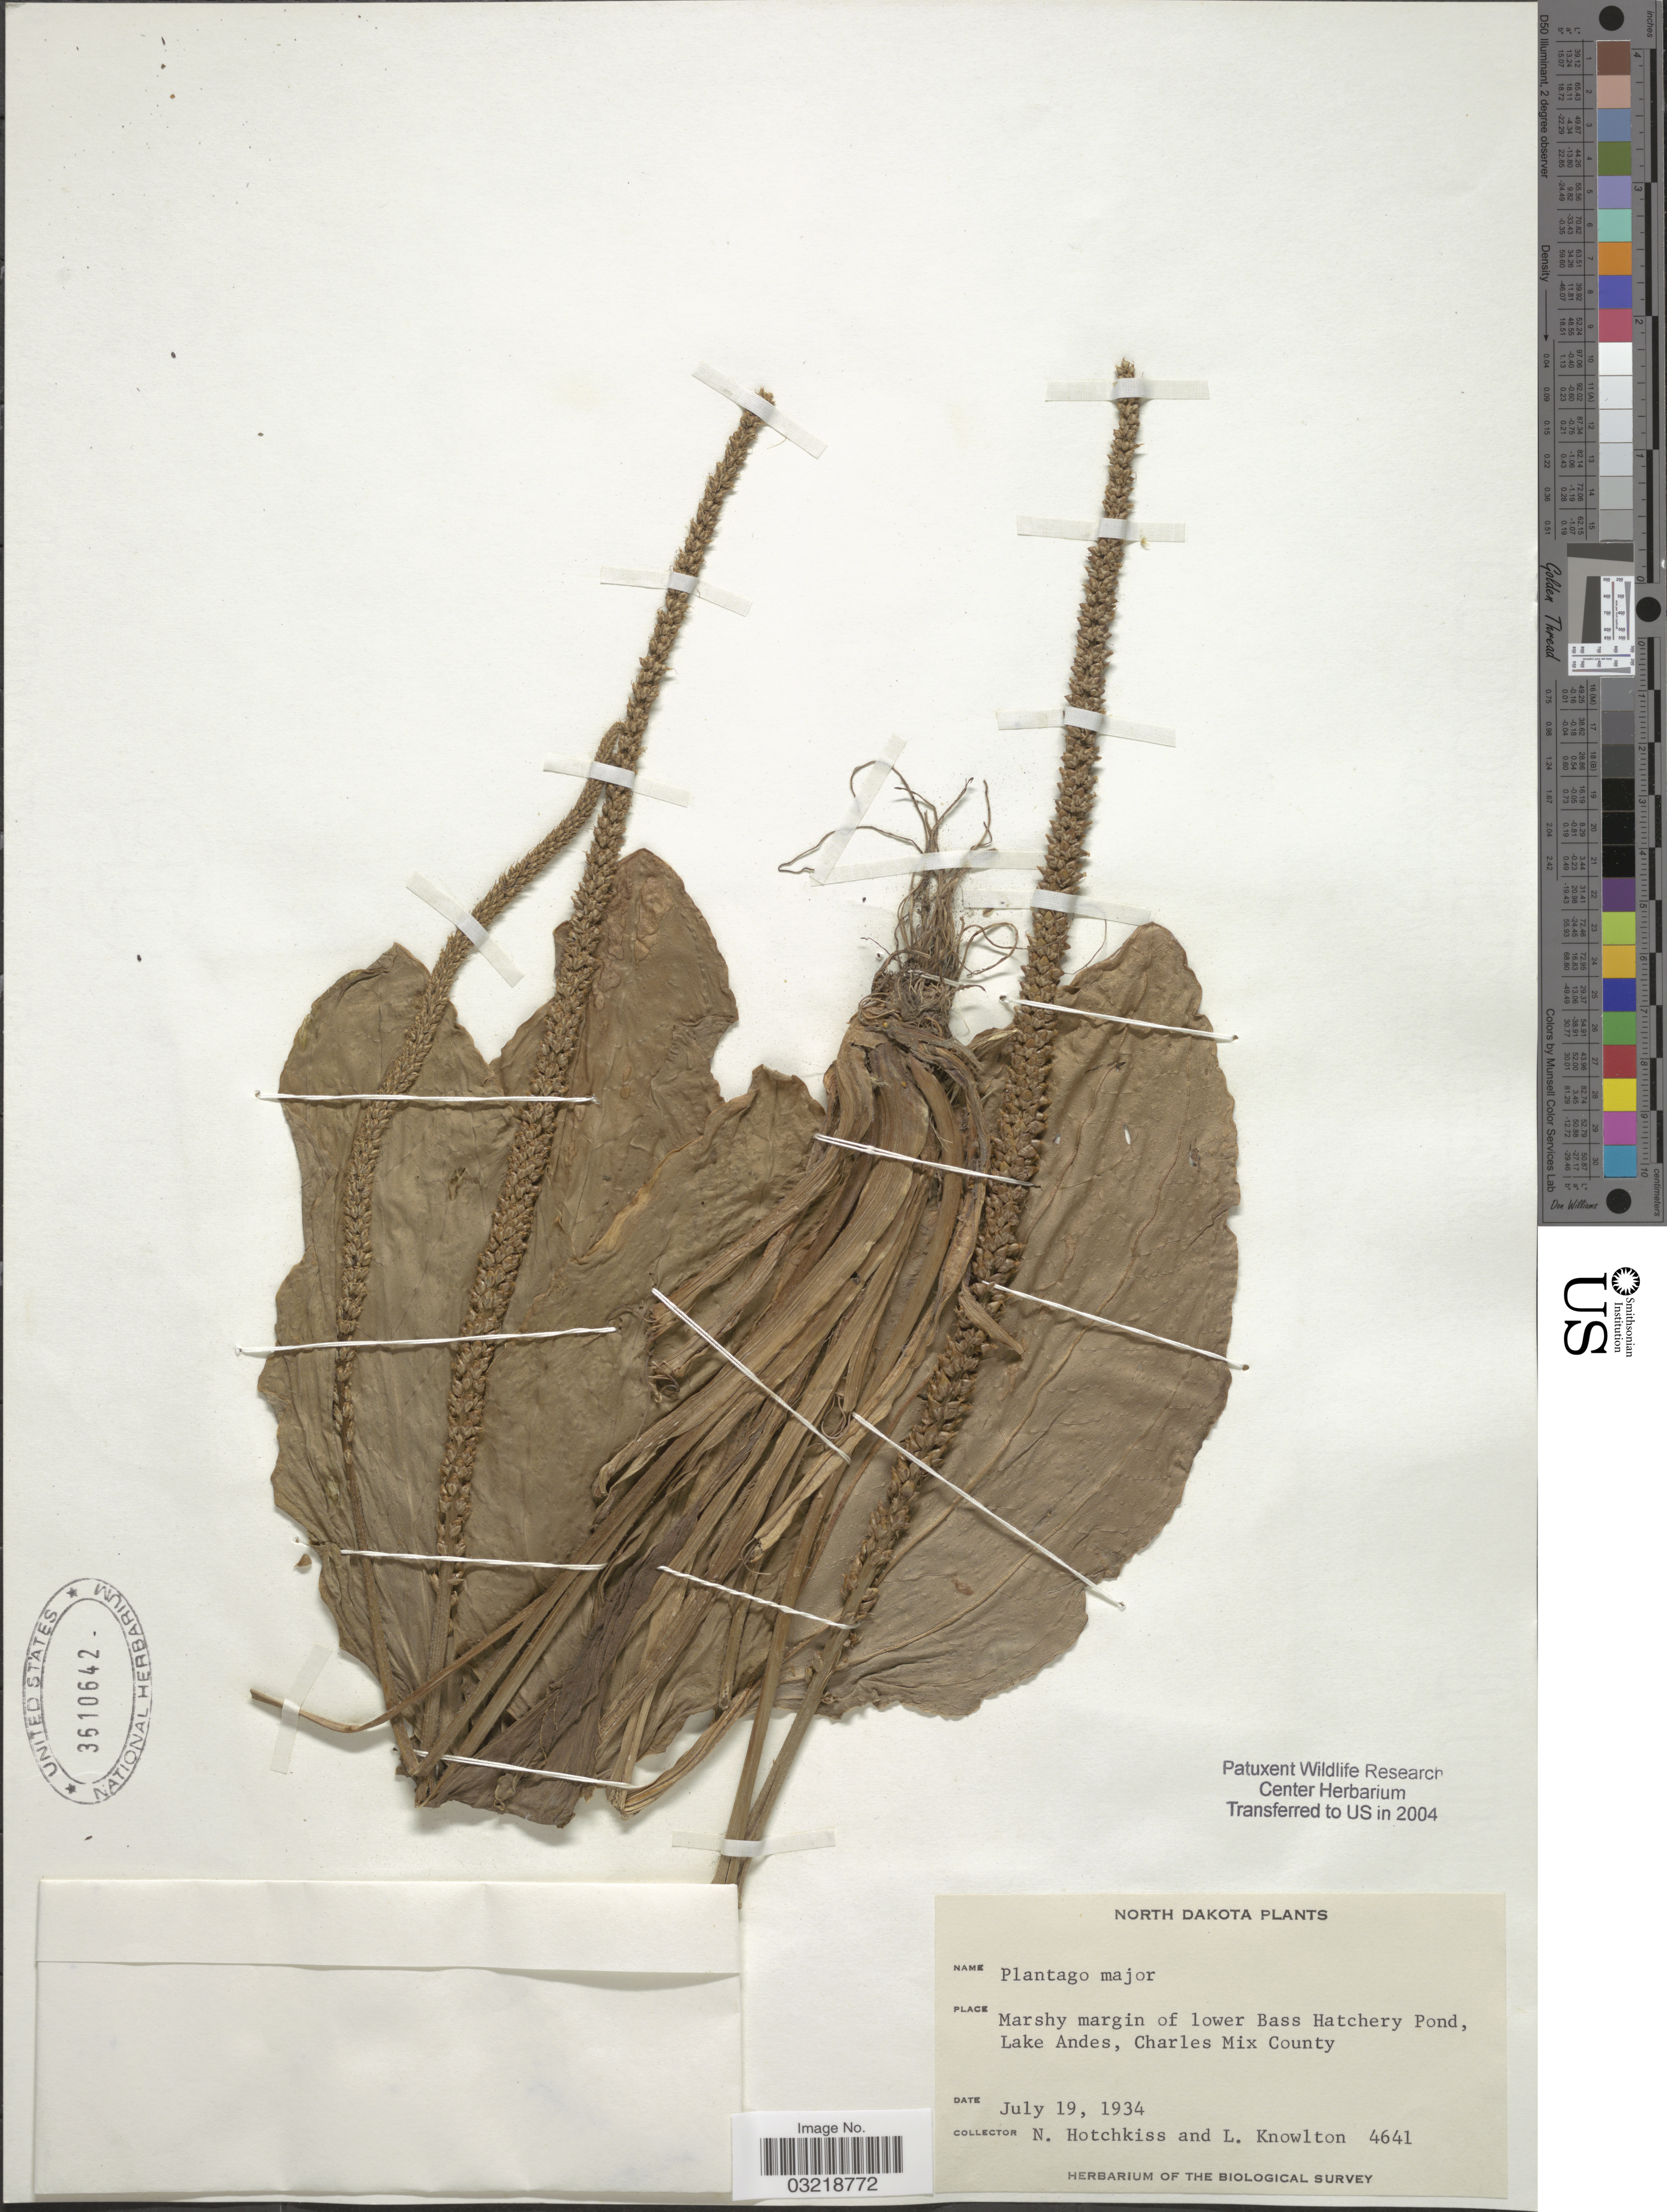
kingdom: Plantae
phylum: Tracheophyta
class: Magnoliopsida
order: Lamiales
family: Plantaginaceae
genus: Plantago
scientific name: Plantago major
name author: L.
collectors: N. Hotchkiss & L. Knowlton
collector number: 4641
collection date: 1934-07-19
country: United States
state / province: North Dakota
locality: Marshy margin of lower Bass Hatchery Pond, Lake Andes, Charles Mix County.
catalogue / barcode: US 3610642